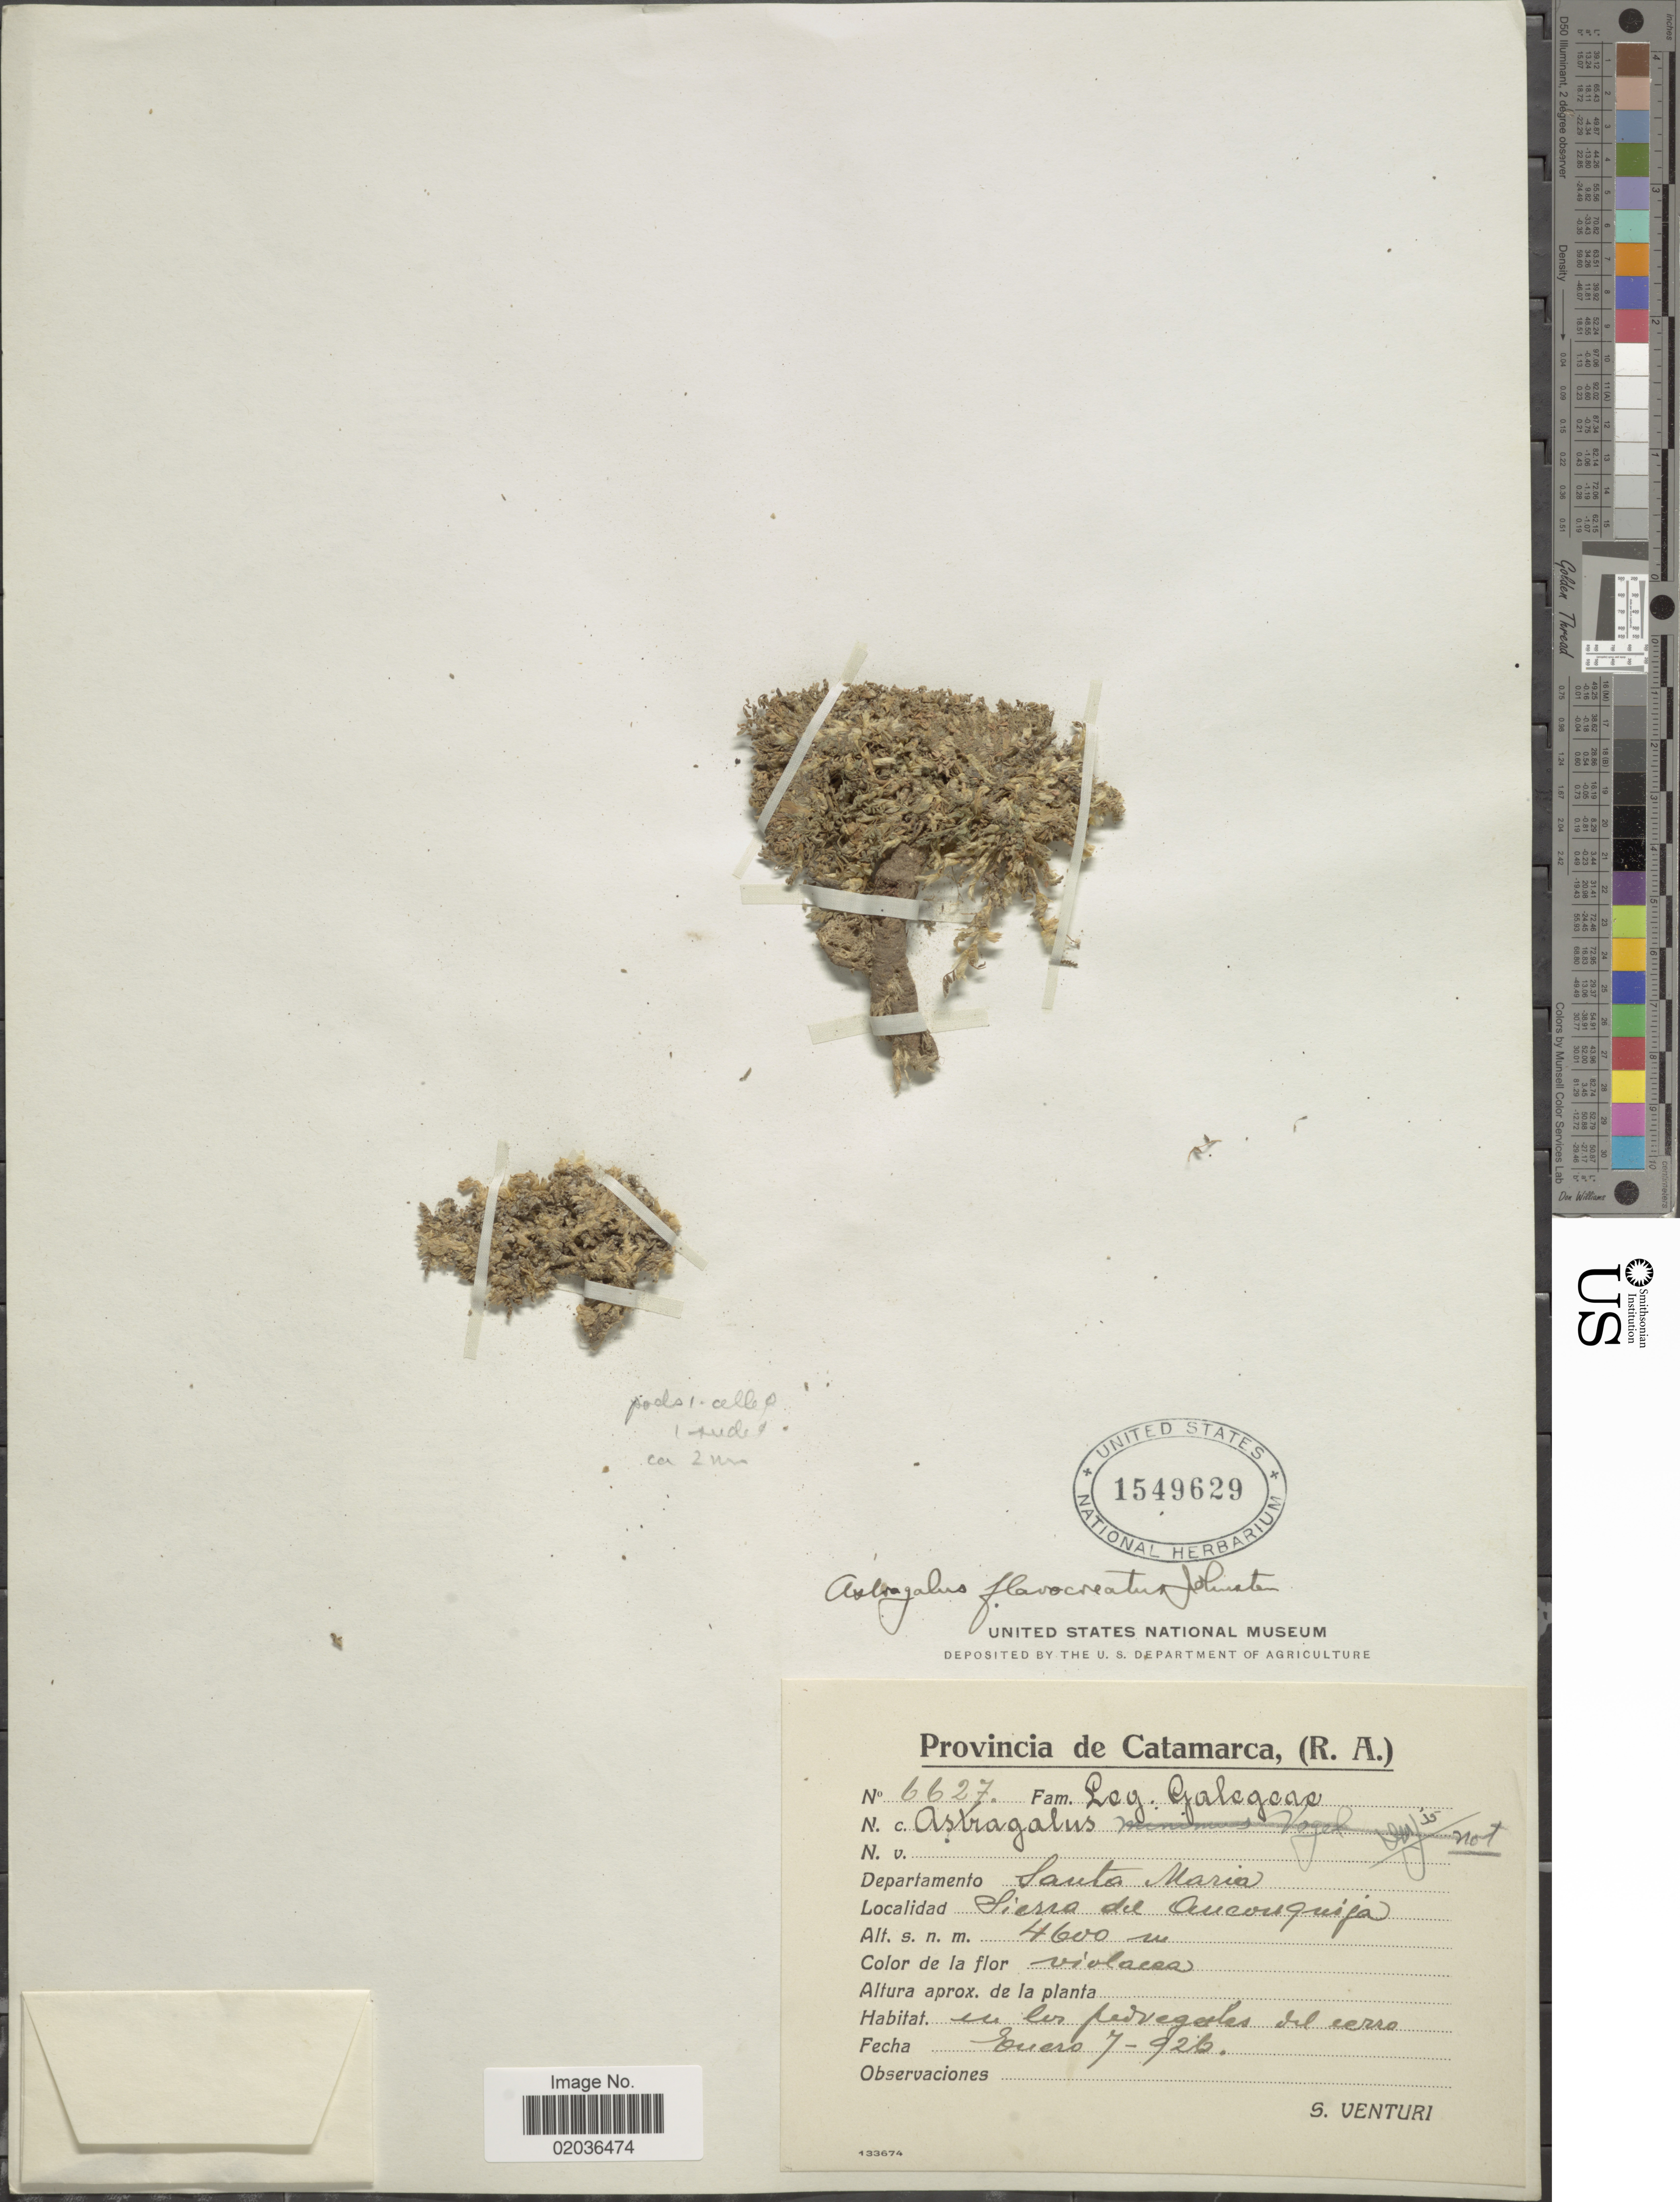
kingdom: Plantae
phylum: Tracheophyta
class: Magnoliopsida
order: Fabales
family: Fabaceae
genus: Astragalus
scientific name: Astragalus flavocreatus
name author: I.M. Johnst.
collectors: S. Venturi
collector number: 6627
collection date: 1926-01-07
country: Argentina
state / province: Catamarca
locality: Provincia de Catamarca, (R. A.). Departamento Santa Maria, Sierra del Anconquija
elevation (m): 4600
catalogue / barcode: US 1549629